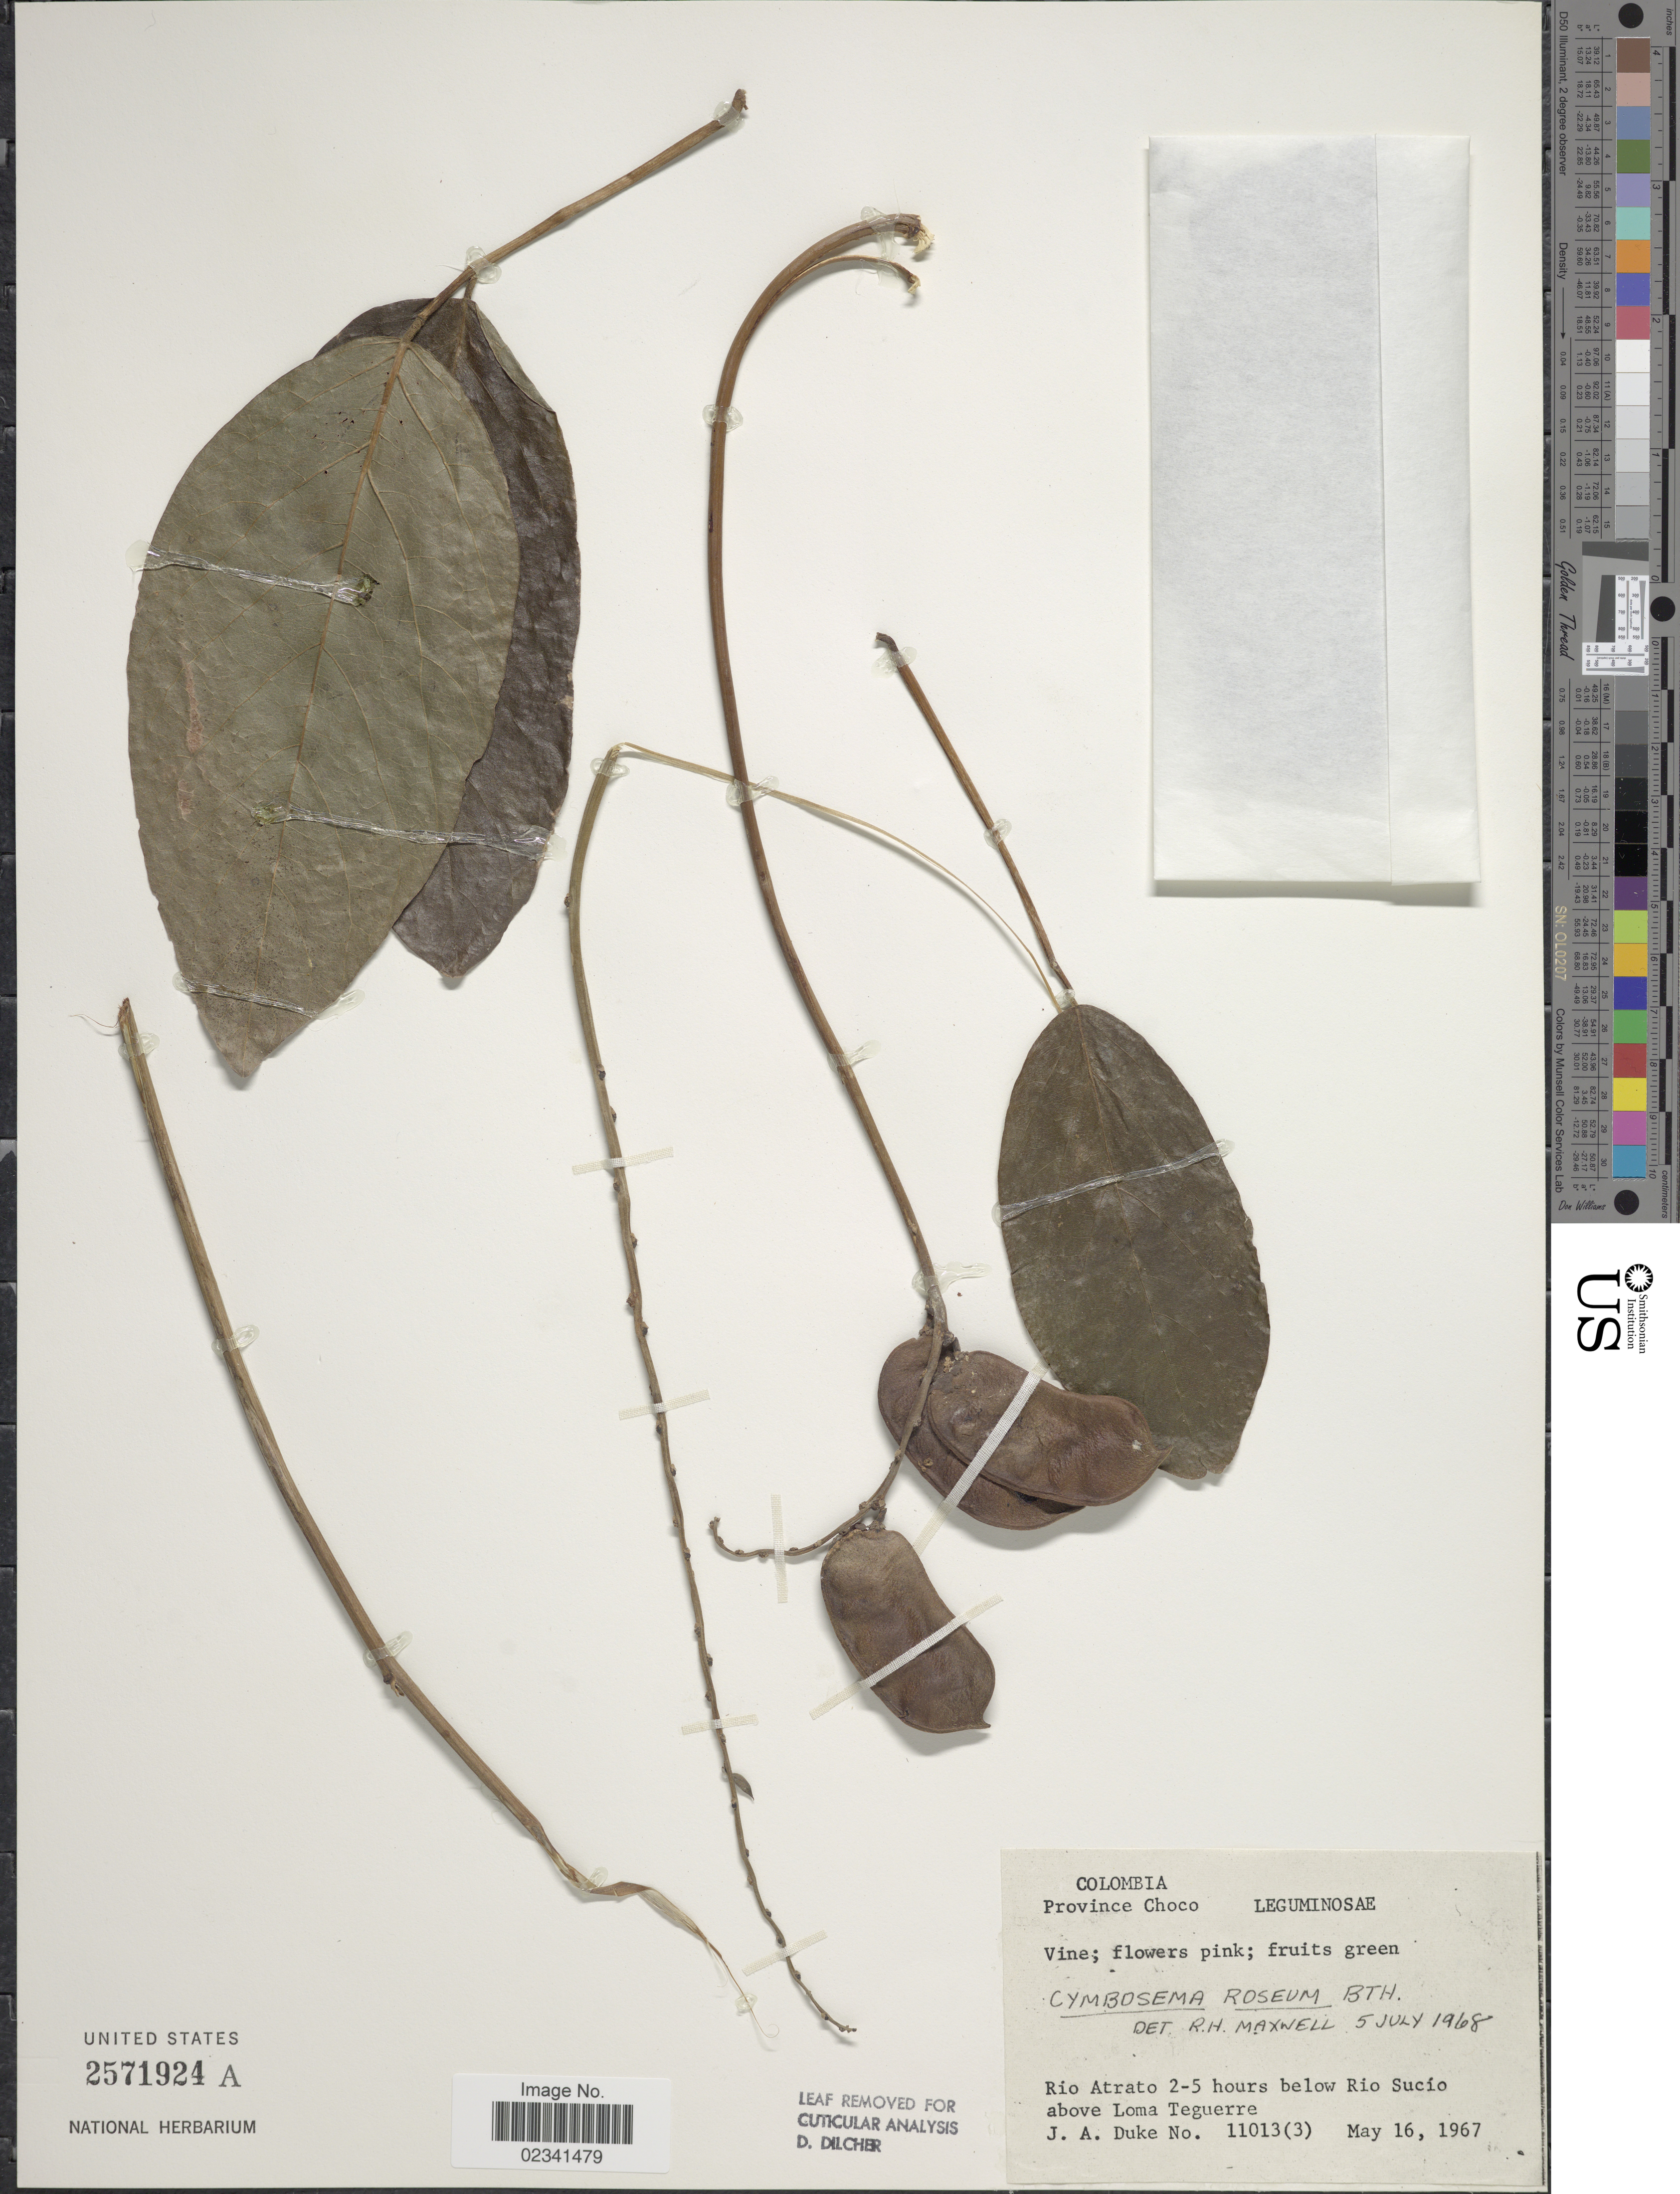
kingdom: Plantae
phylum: Tracheophyta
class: Magnoliopsida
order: Fabales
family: Fabaceae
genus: Cymbosema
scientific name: Cymbosema roseum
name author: Benth.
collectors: J. A. Duke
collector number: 11013(3)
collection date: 1967-05-16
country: Colombia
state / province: Chocó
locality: Rio Atrato - 2-5 hours below Rio Sucio above Loma Teguerre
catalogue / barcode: US 2571924A